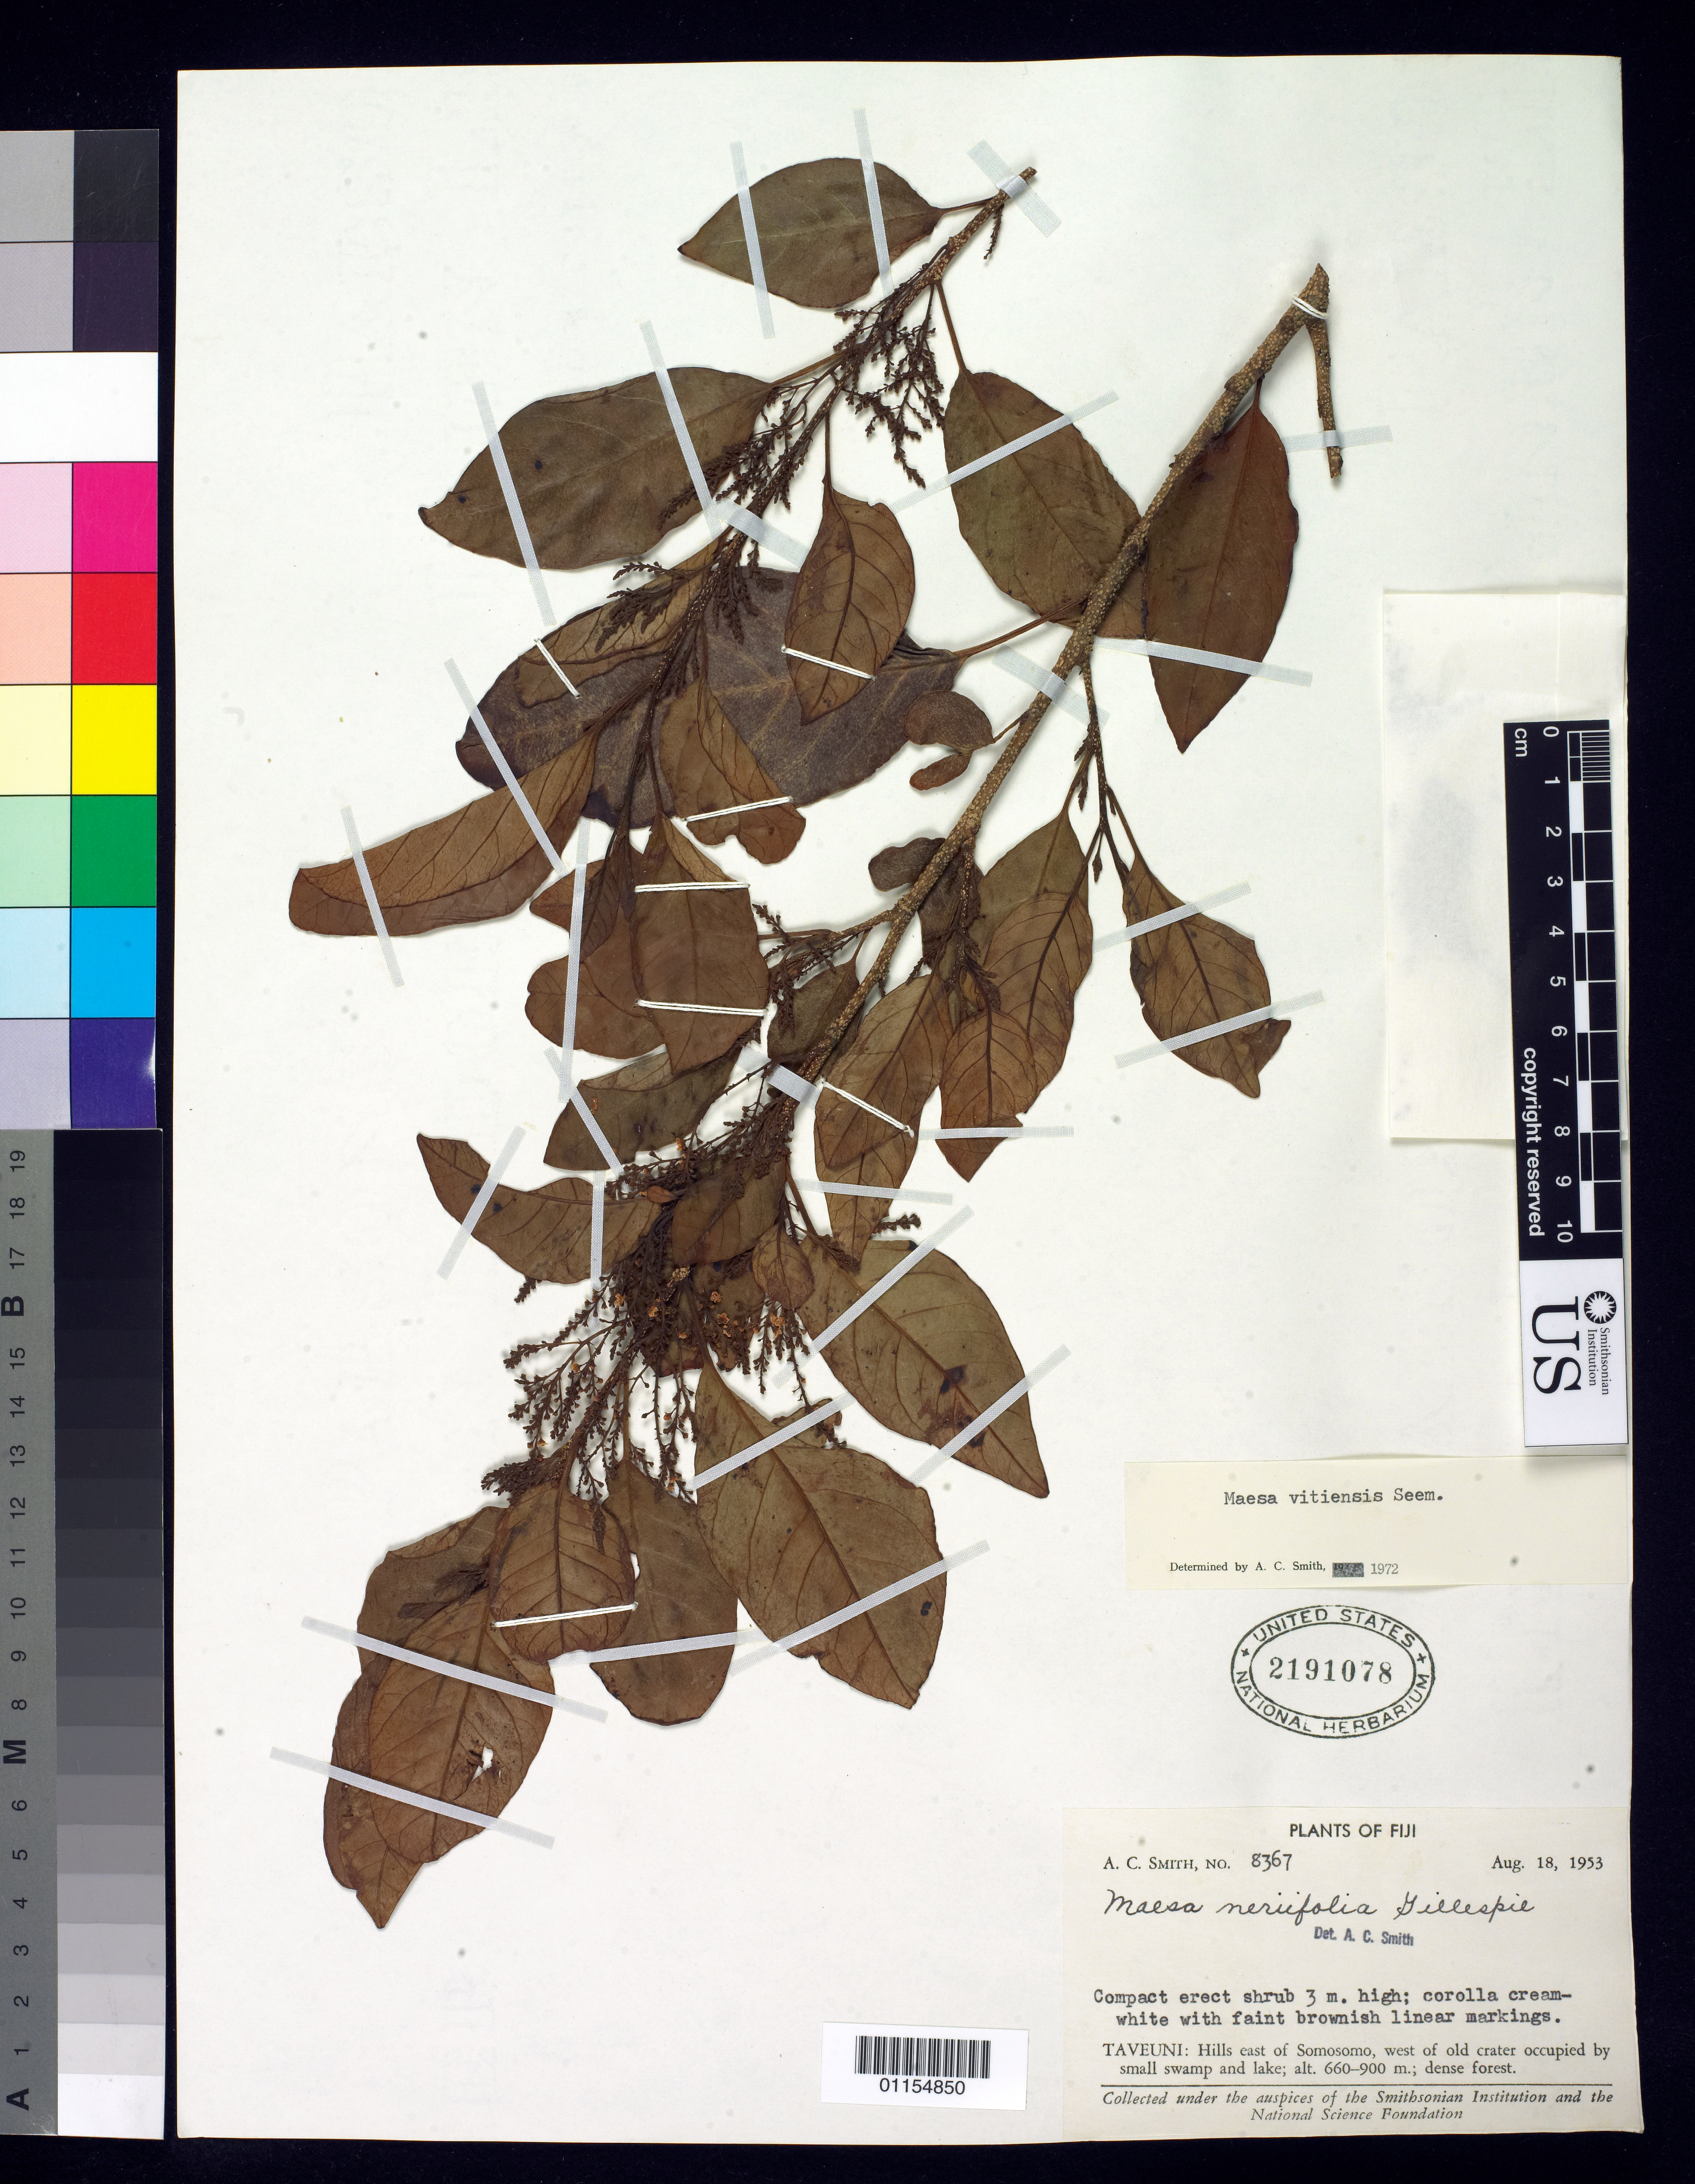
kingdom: Plantae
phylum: Tracheophyta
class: Magnoliopsida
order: Ericales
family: Primulaceae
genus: Maesa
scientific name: Maesa vitiensis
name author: Gillespie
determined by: Smith, A. C.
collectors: A. C. Smith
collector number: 8367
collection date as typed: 18 Aug 1953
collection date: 1953-08-18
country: Fiji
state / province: Northern Division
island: Taveuni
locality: Taveuni: hills e of somosomo, w of old crater occupied by small swamp and lake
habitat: Dense forest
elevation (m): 660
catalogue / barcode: US 2191078